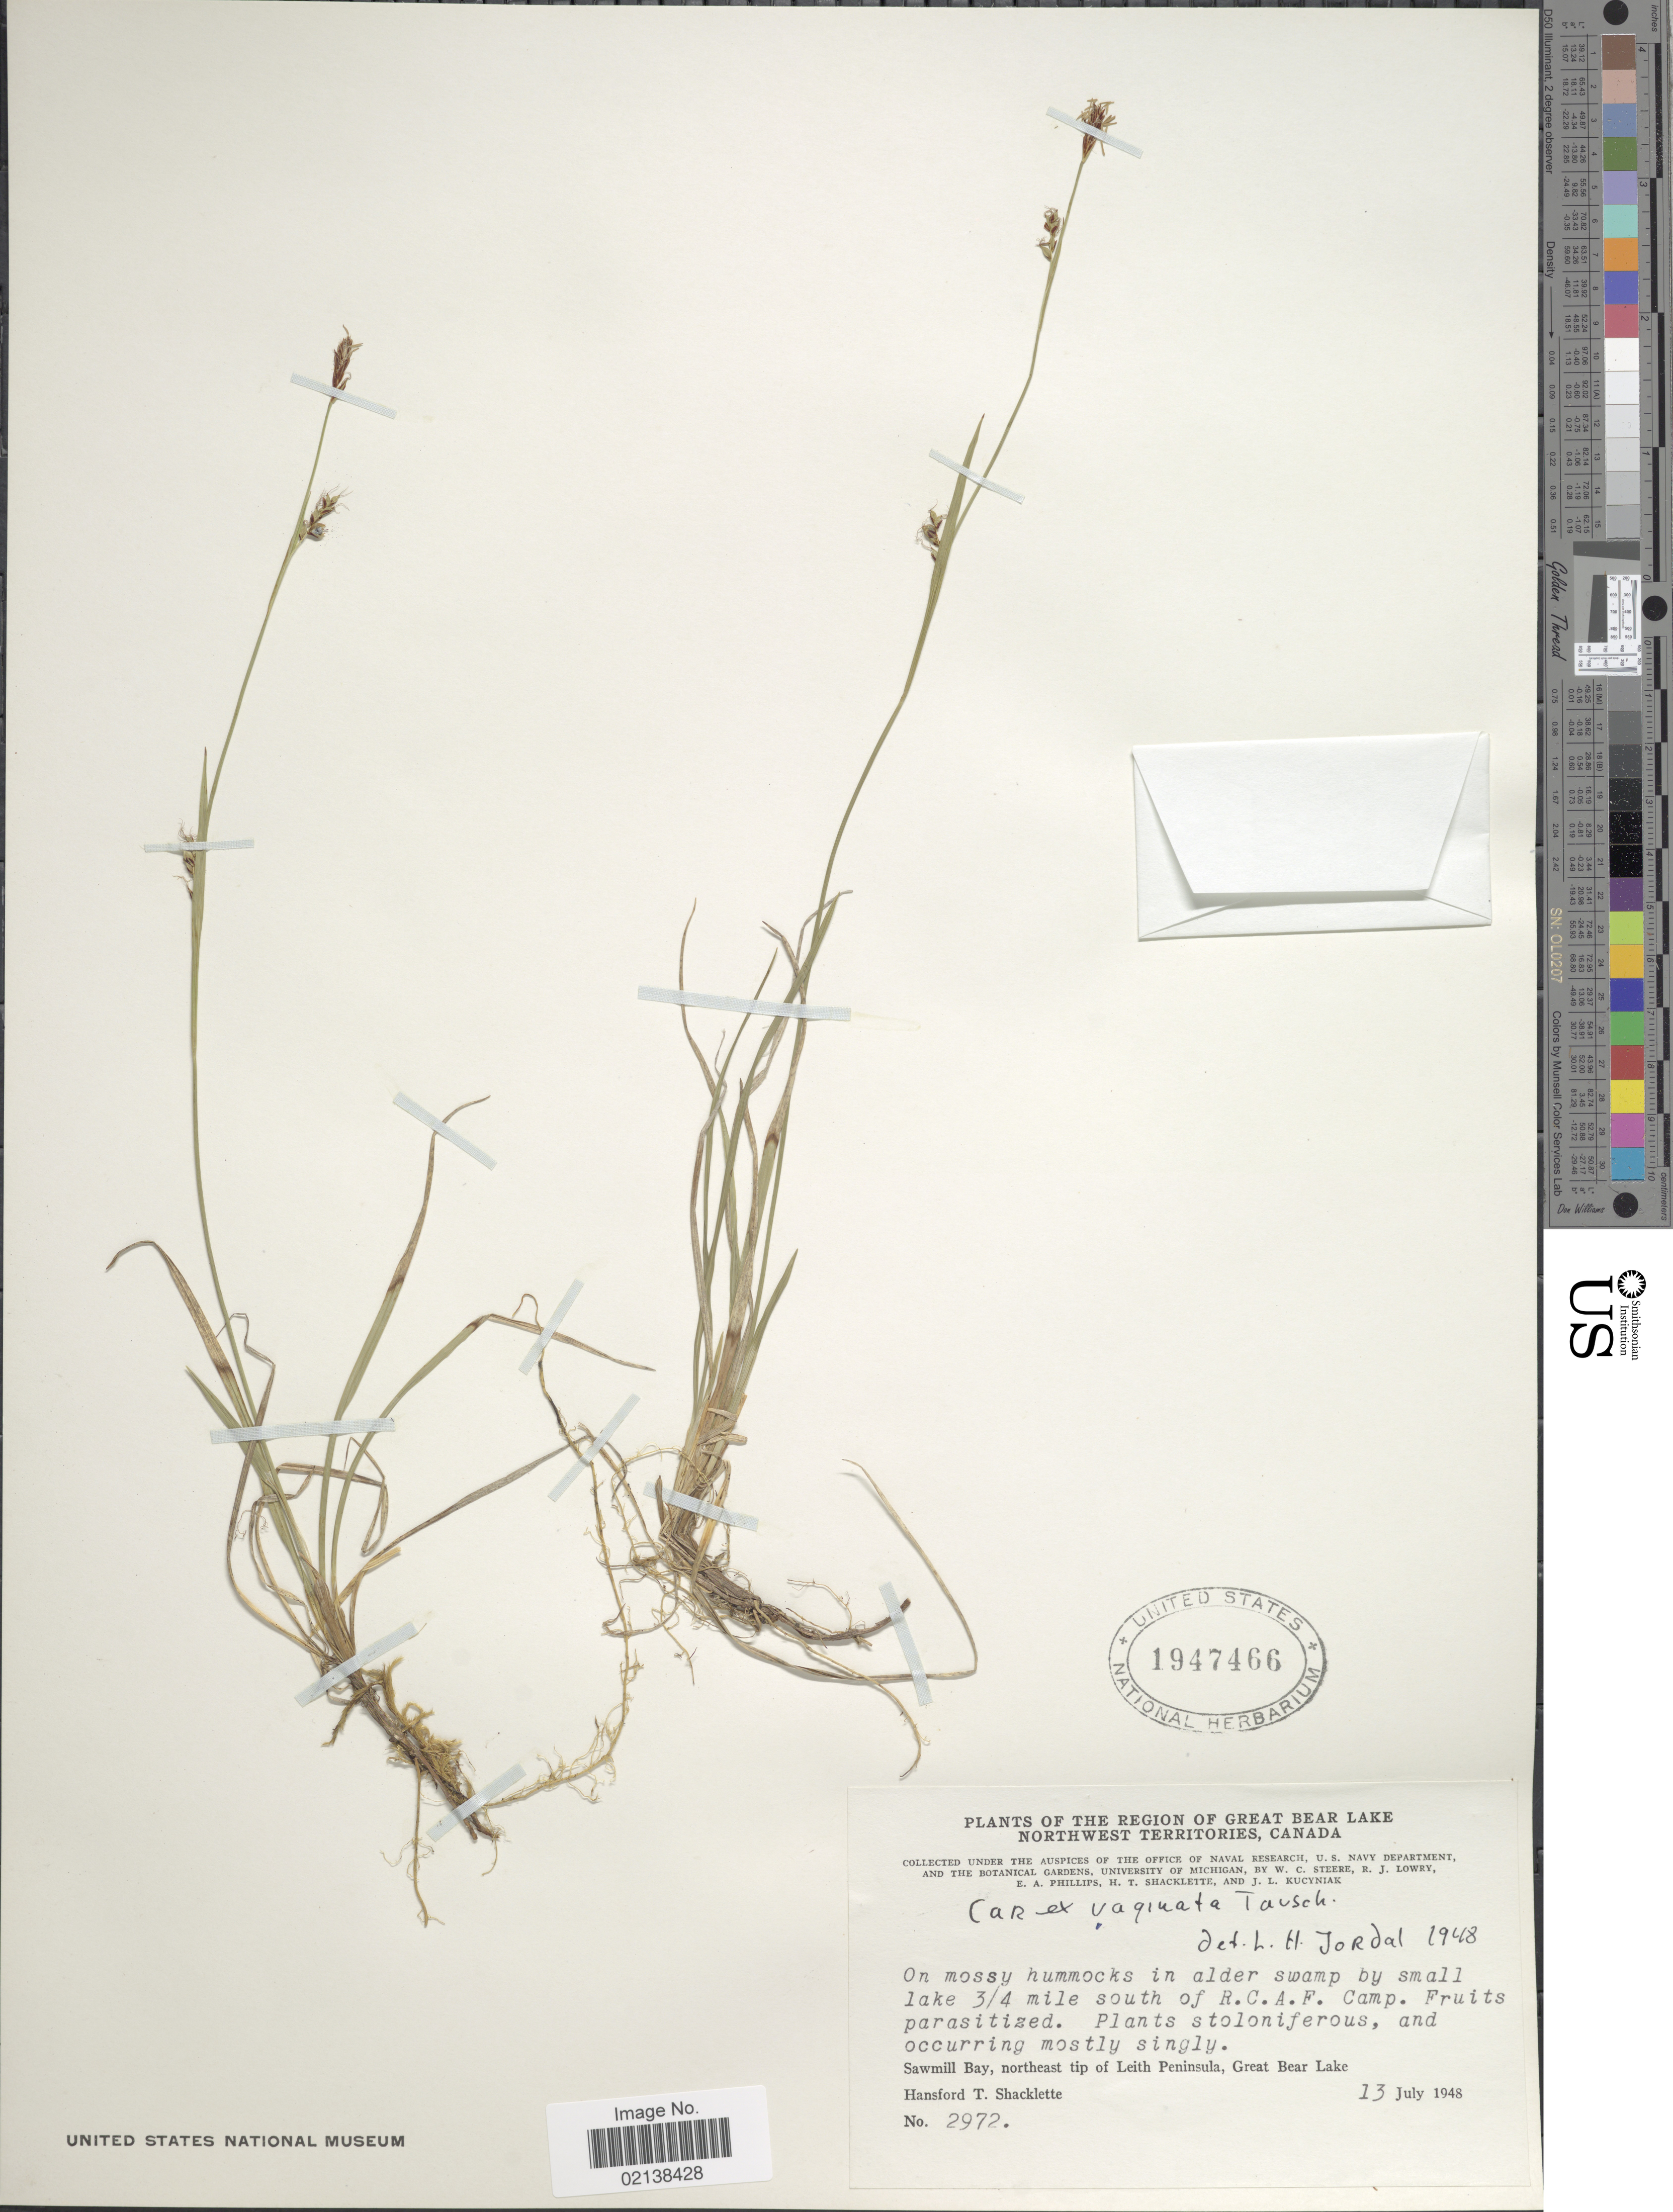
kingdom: Plantae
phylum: Tracheophyta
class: Liliopsida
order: Poales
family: Cyperaceae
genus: Carex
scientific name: Carex vaginata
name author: Tausch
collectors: H. Shacklette, W. C. Steere, R. Lowry, E. Phillips & J. Kucyniak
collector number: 2972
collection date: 1948-07-13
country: Canada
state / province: Northwest Territories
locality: Region of Great Bear Lake, on mossy hummocks in alder swamp bu small lake 3/4 mile south of R.C.A.F. Camp, Sawmill Bay, northeast tip of Leith Peninsula, Great Bear Lake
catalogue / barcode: US 1947466